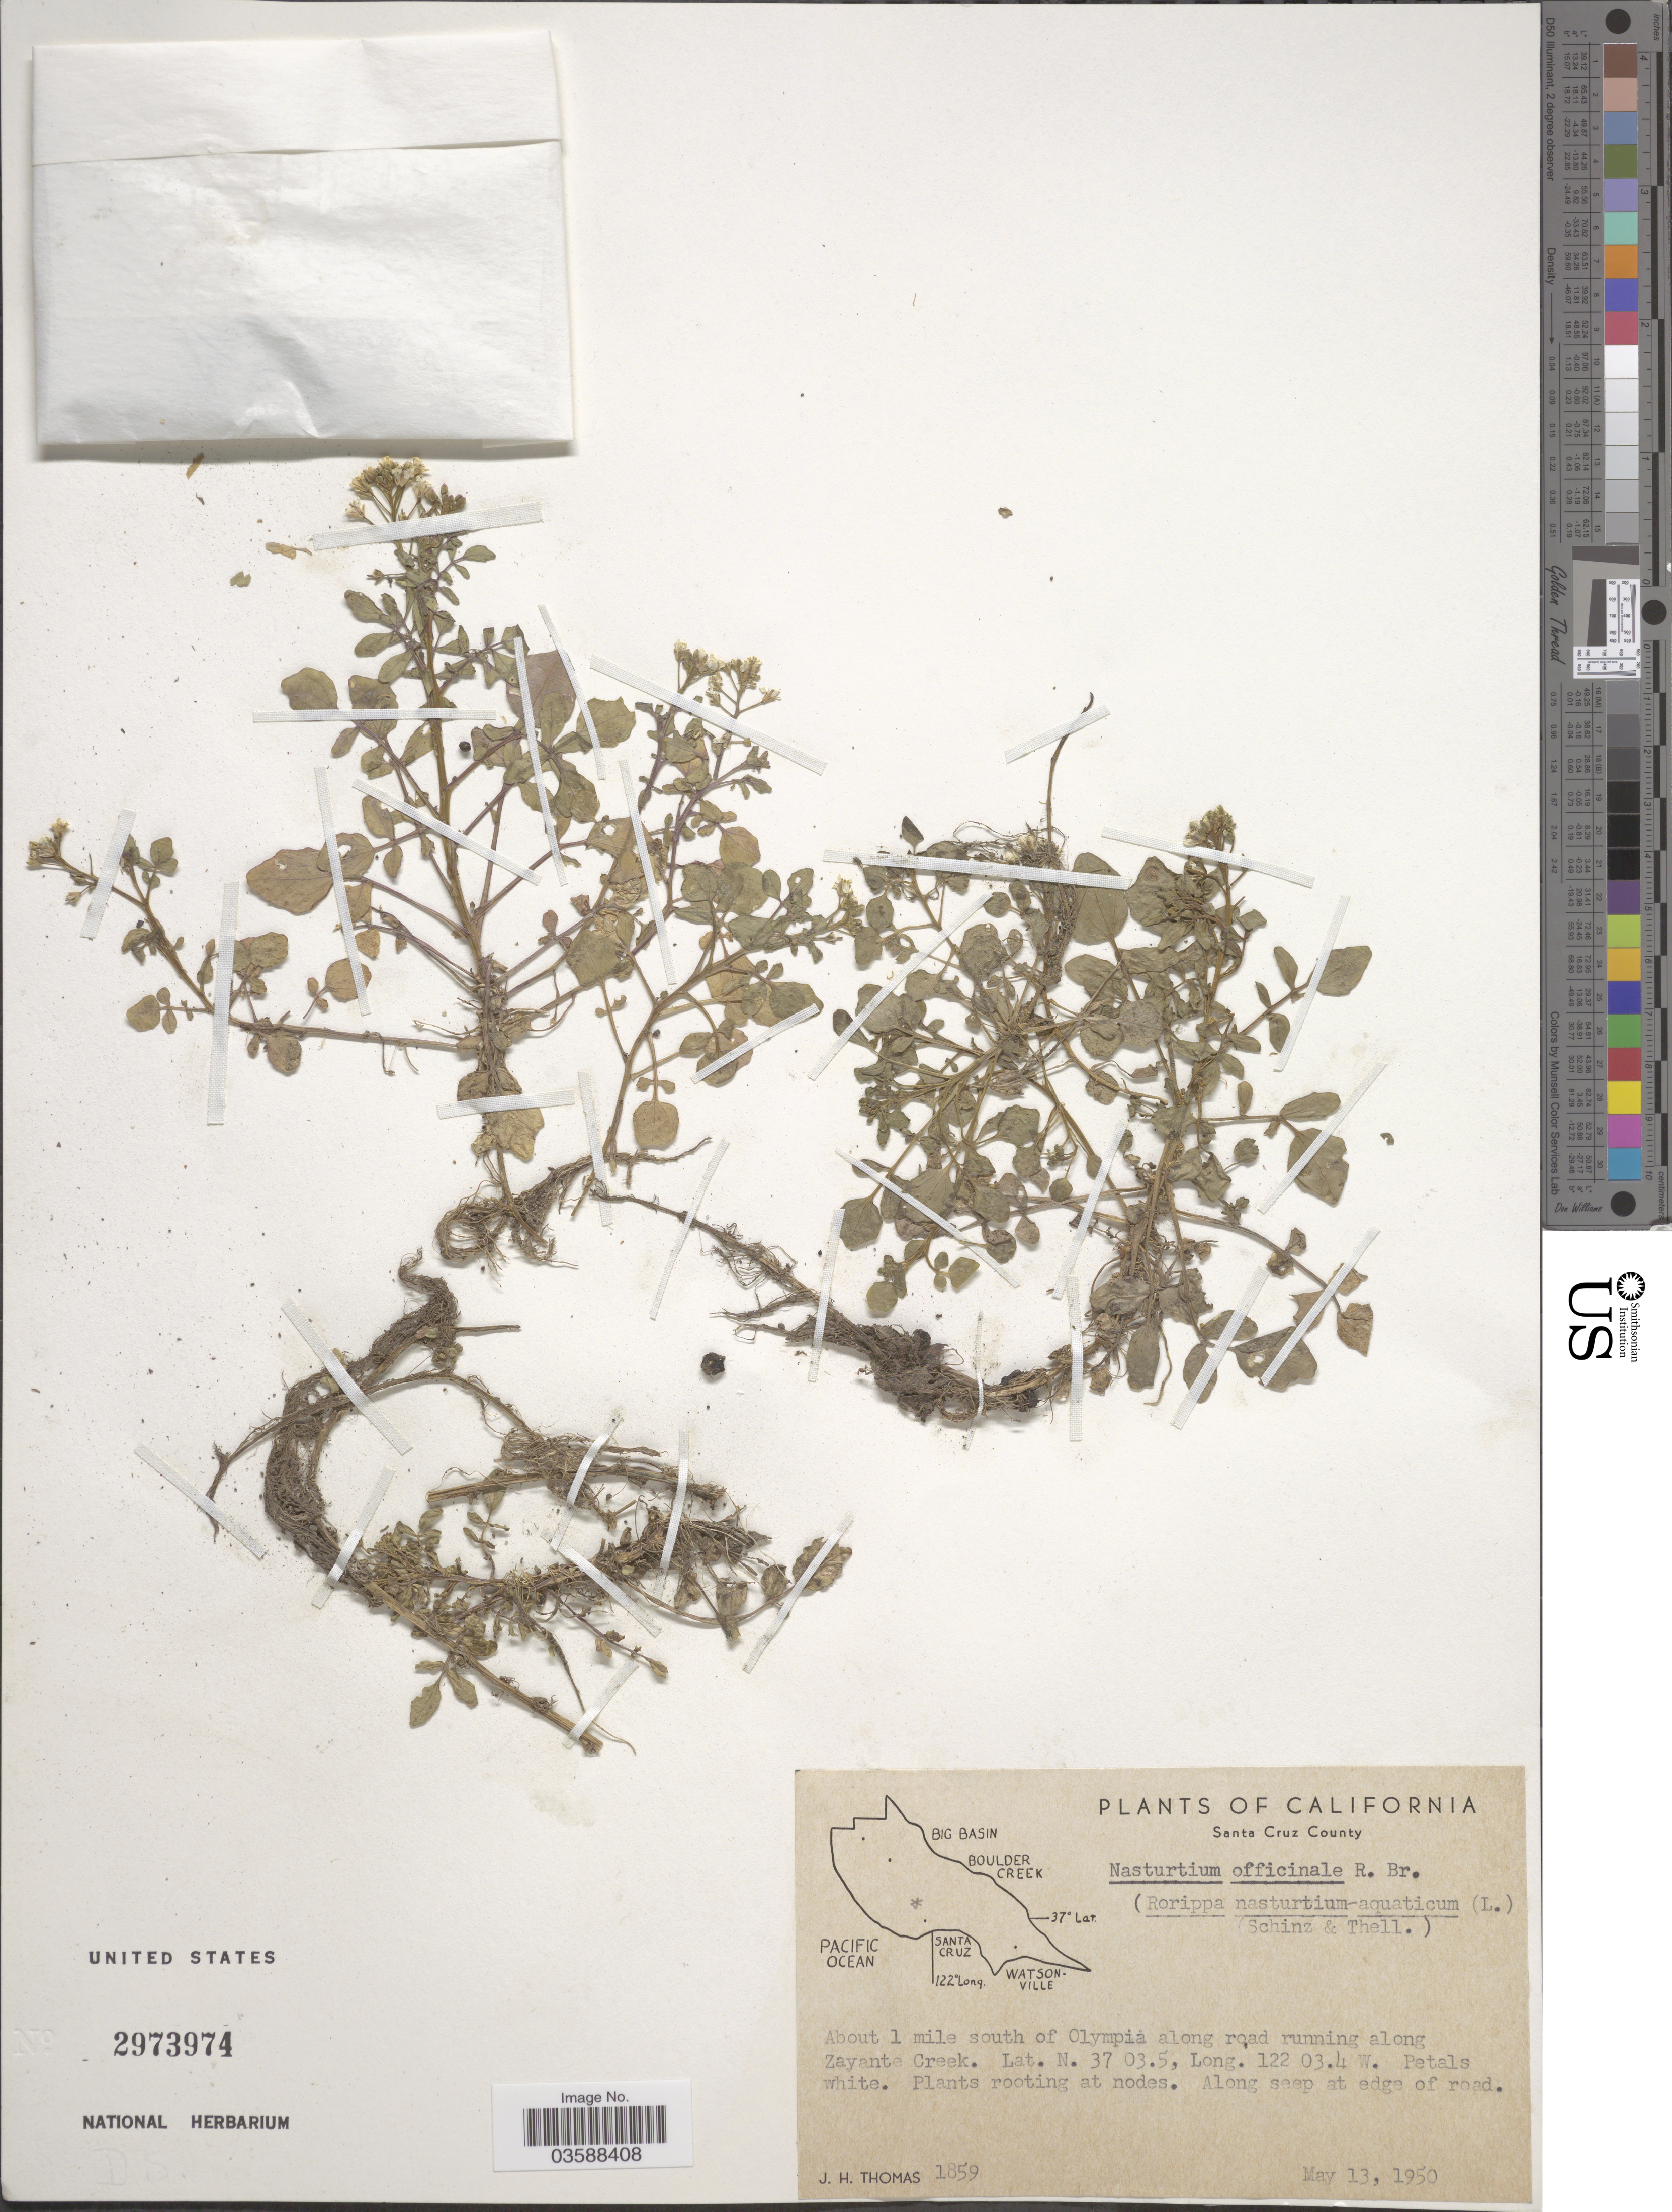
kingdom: Plantae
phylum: Tracheophyta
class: Magnoliopsida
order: Brassicales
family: Brassicaceae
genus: Nasturtium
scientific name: Nasturtium officinale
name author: R. Br.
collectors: J. H. Thomas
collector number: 1859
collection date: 1950-05-13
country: United States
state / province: California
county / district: Santa Cruz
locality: Santa Cruz County; About 1 mile south of Olympia along road running along Zayante Creek. Along seep at edge of road.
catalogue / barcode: US 2973974